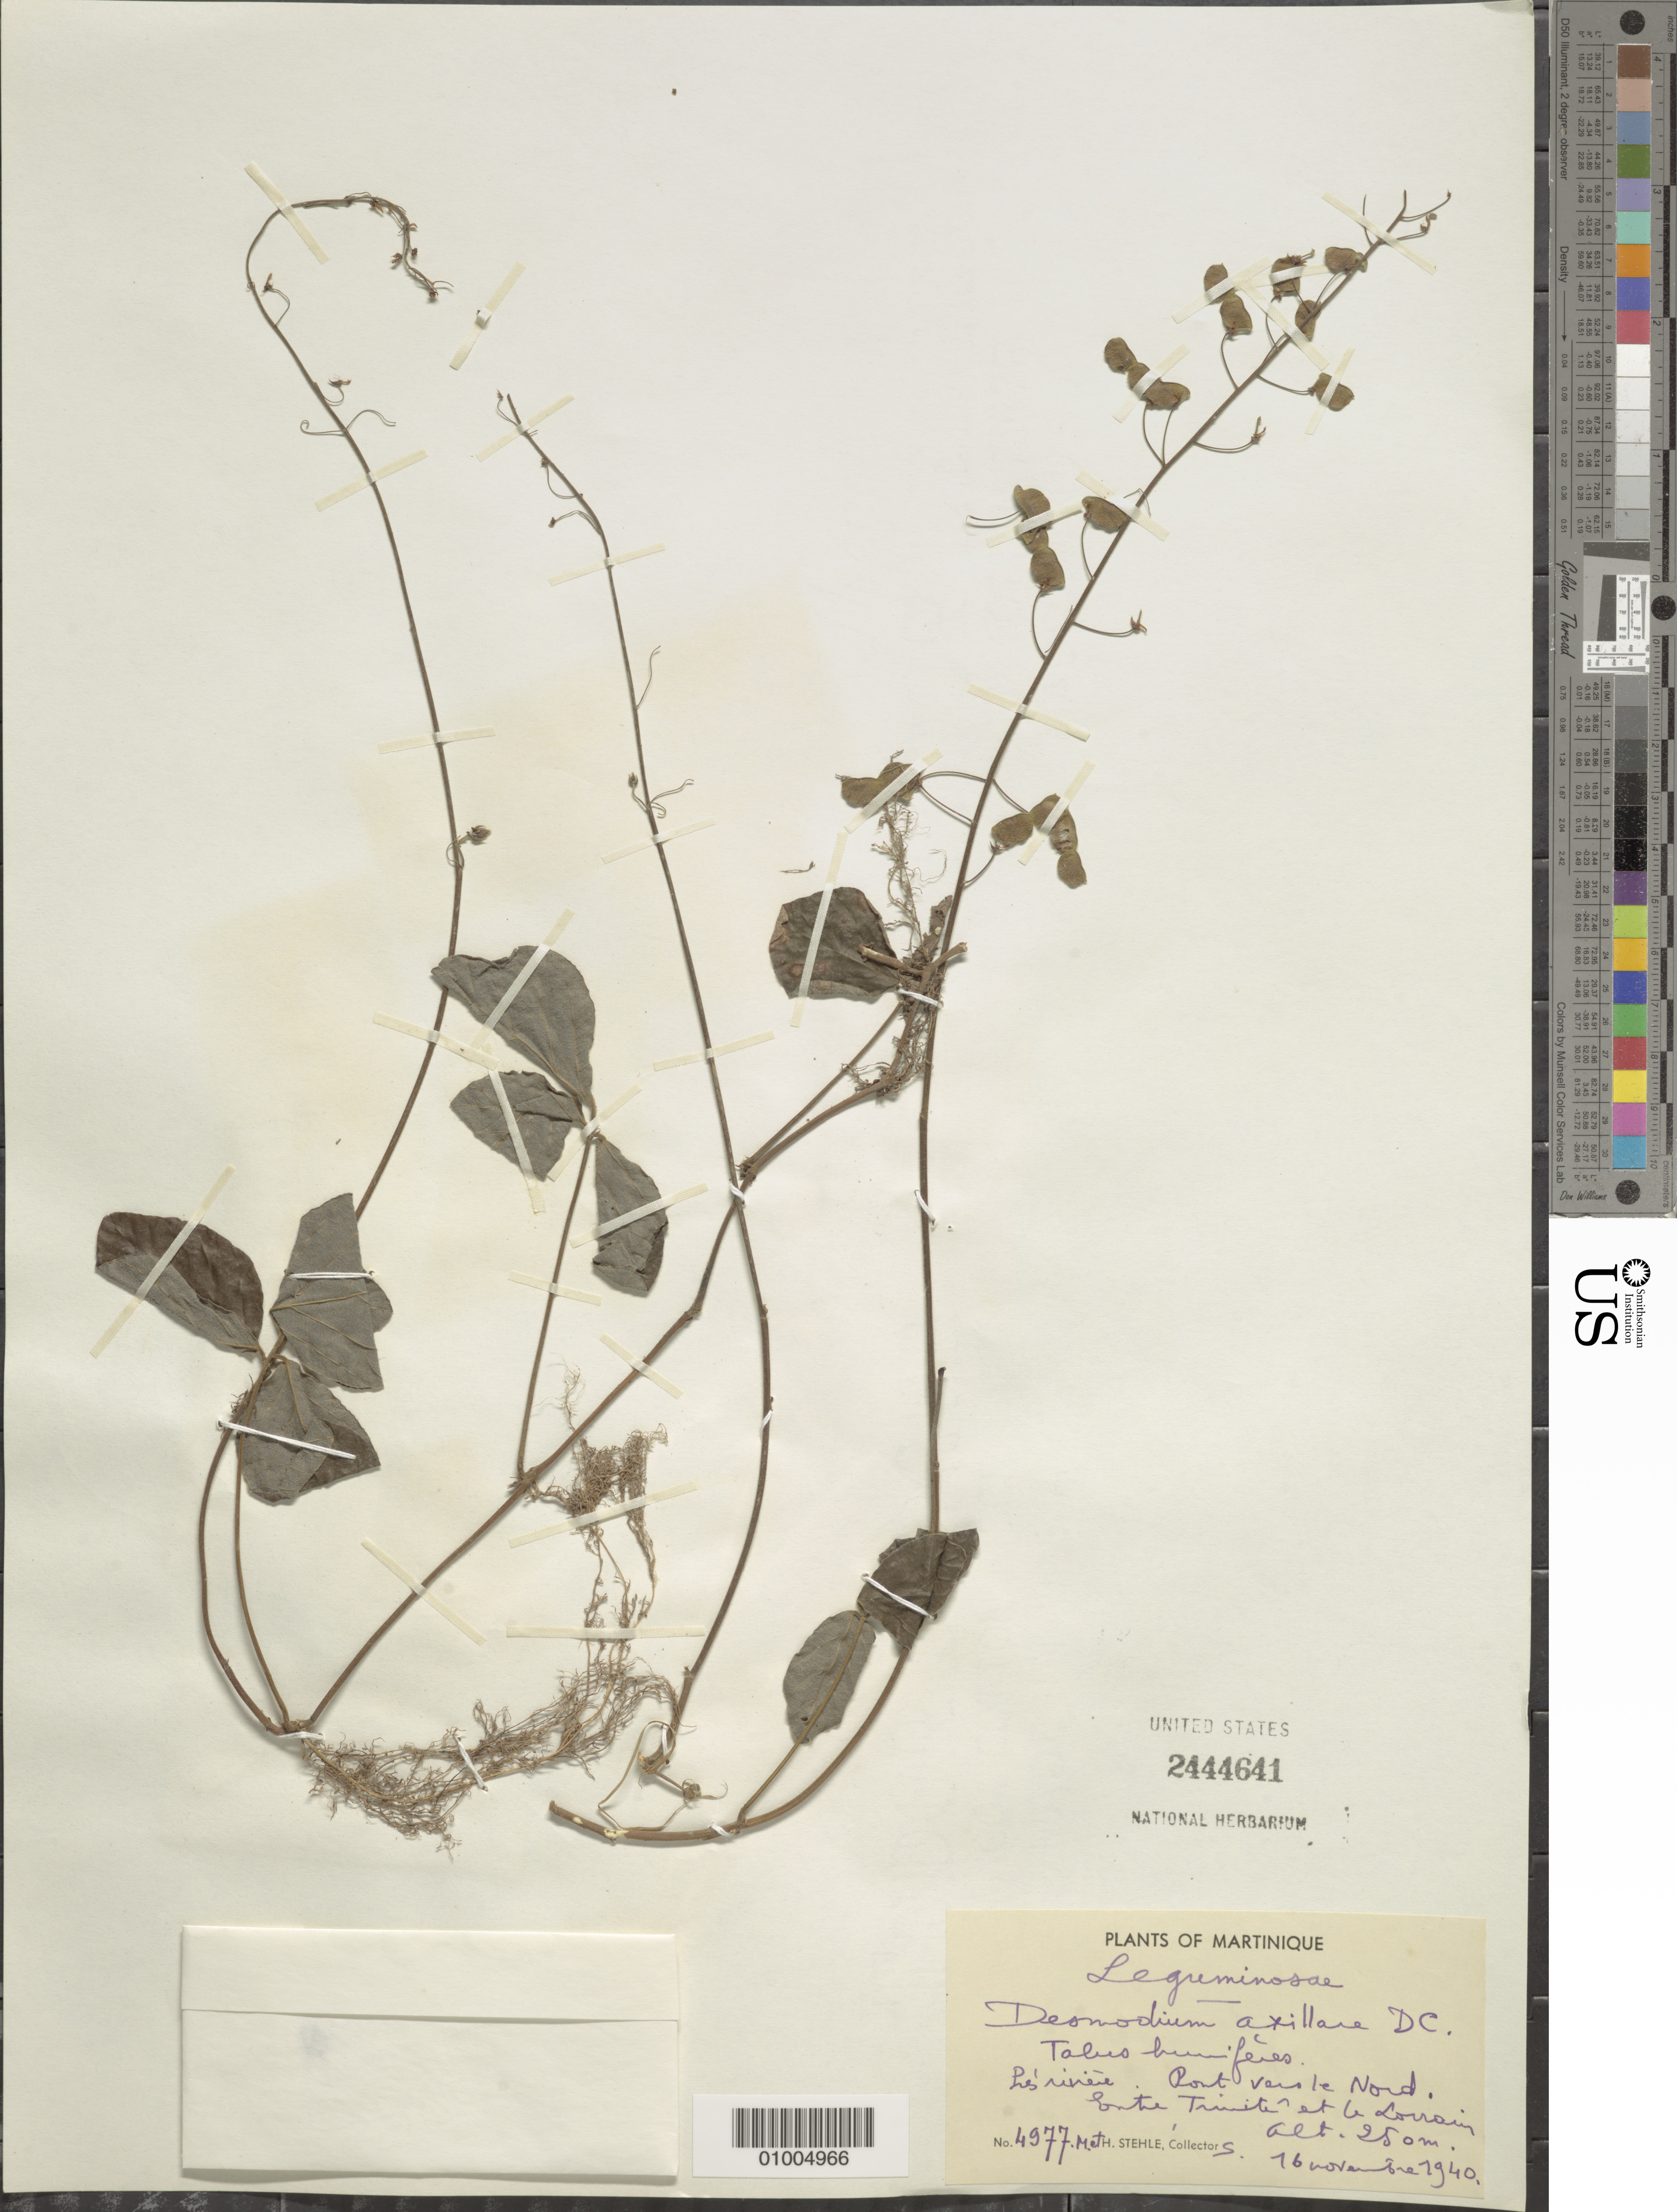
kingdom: Plantae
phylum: Tracheophyta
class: Magnoliopsida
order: Fabales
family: Fabaceae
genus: Desmodium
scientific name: Desmodium axillare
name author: (Sw.) DC.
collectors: H. Stehlé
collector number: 4977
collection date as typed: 16 Nov 1940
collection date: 1940-11-16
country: Martinique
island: Martinique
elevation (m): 250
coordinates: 0 N, 0 E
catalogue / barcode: US 2444641